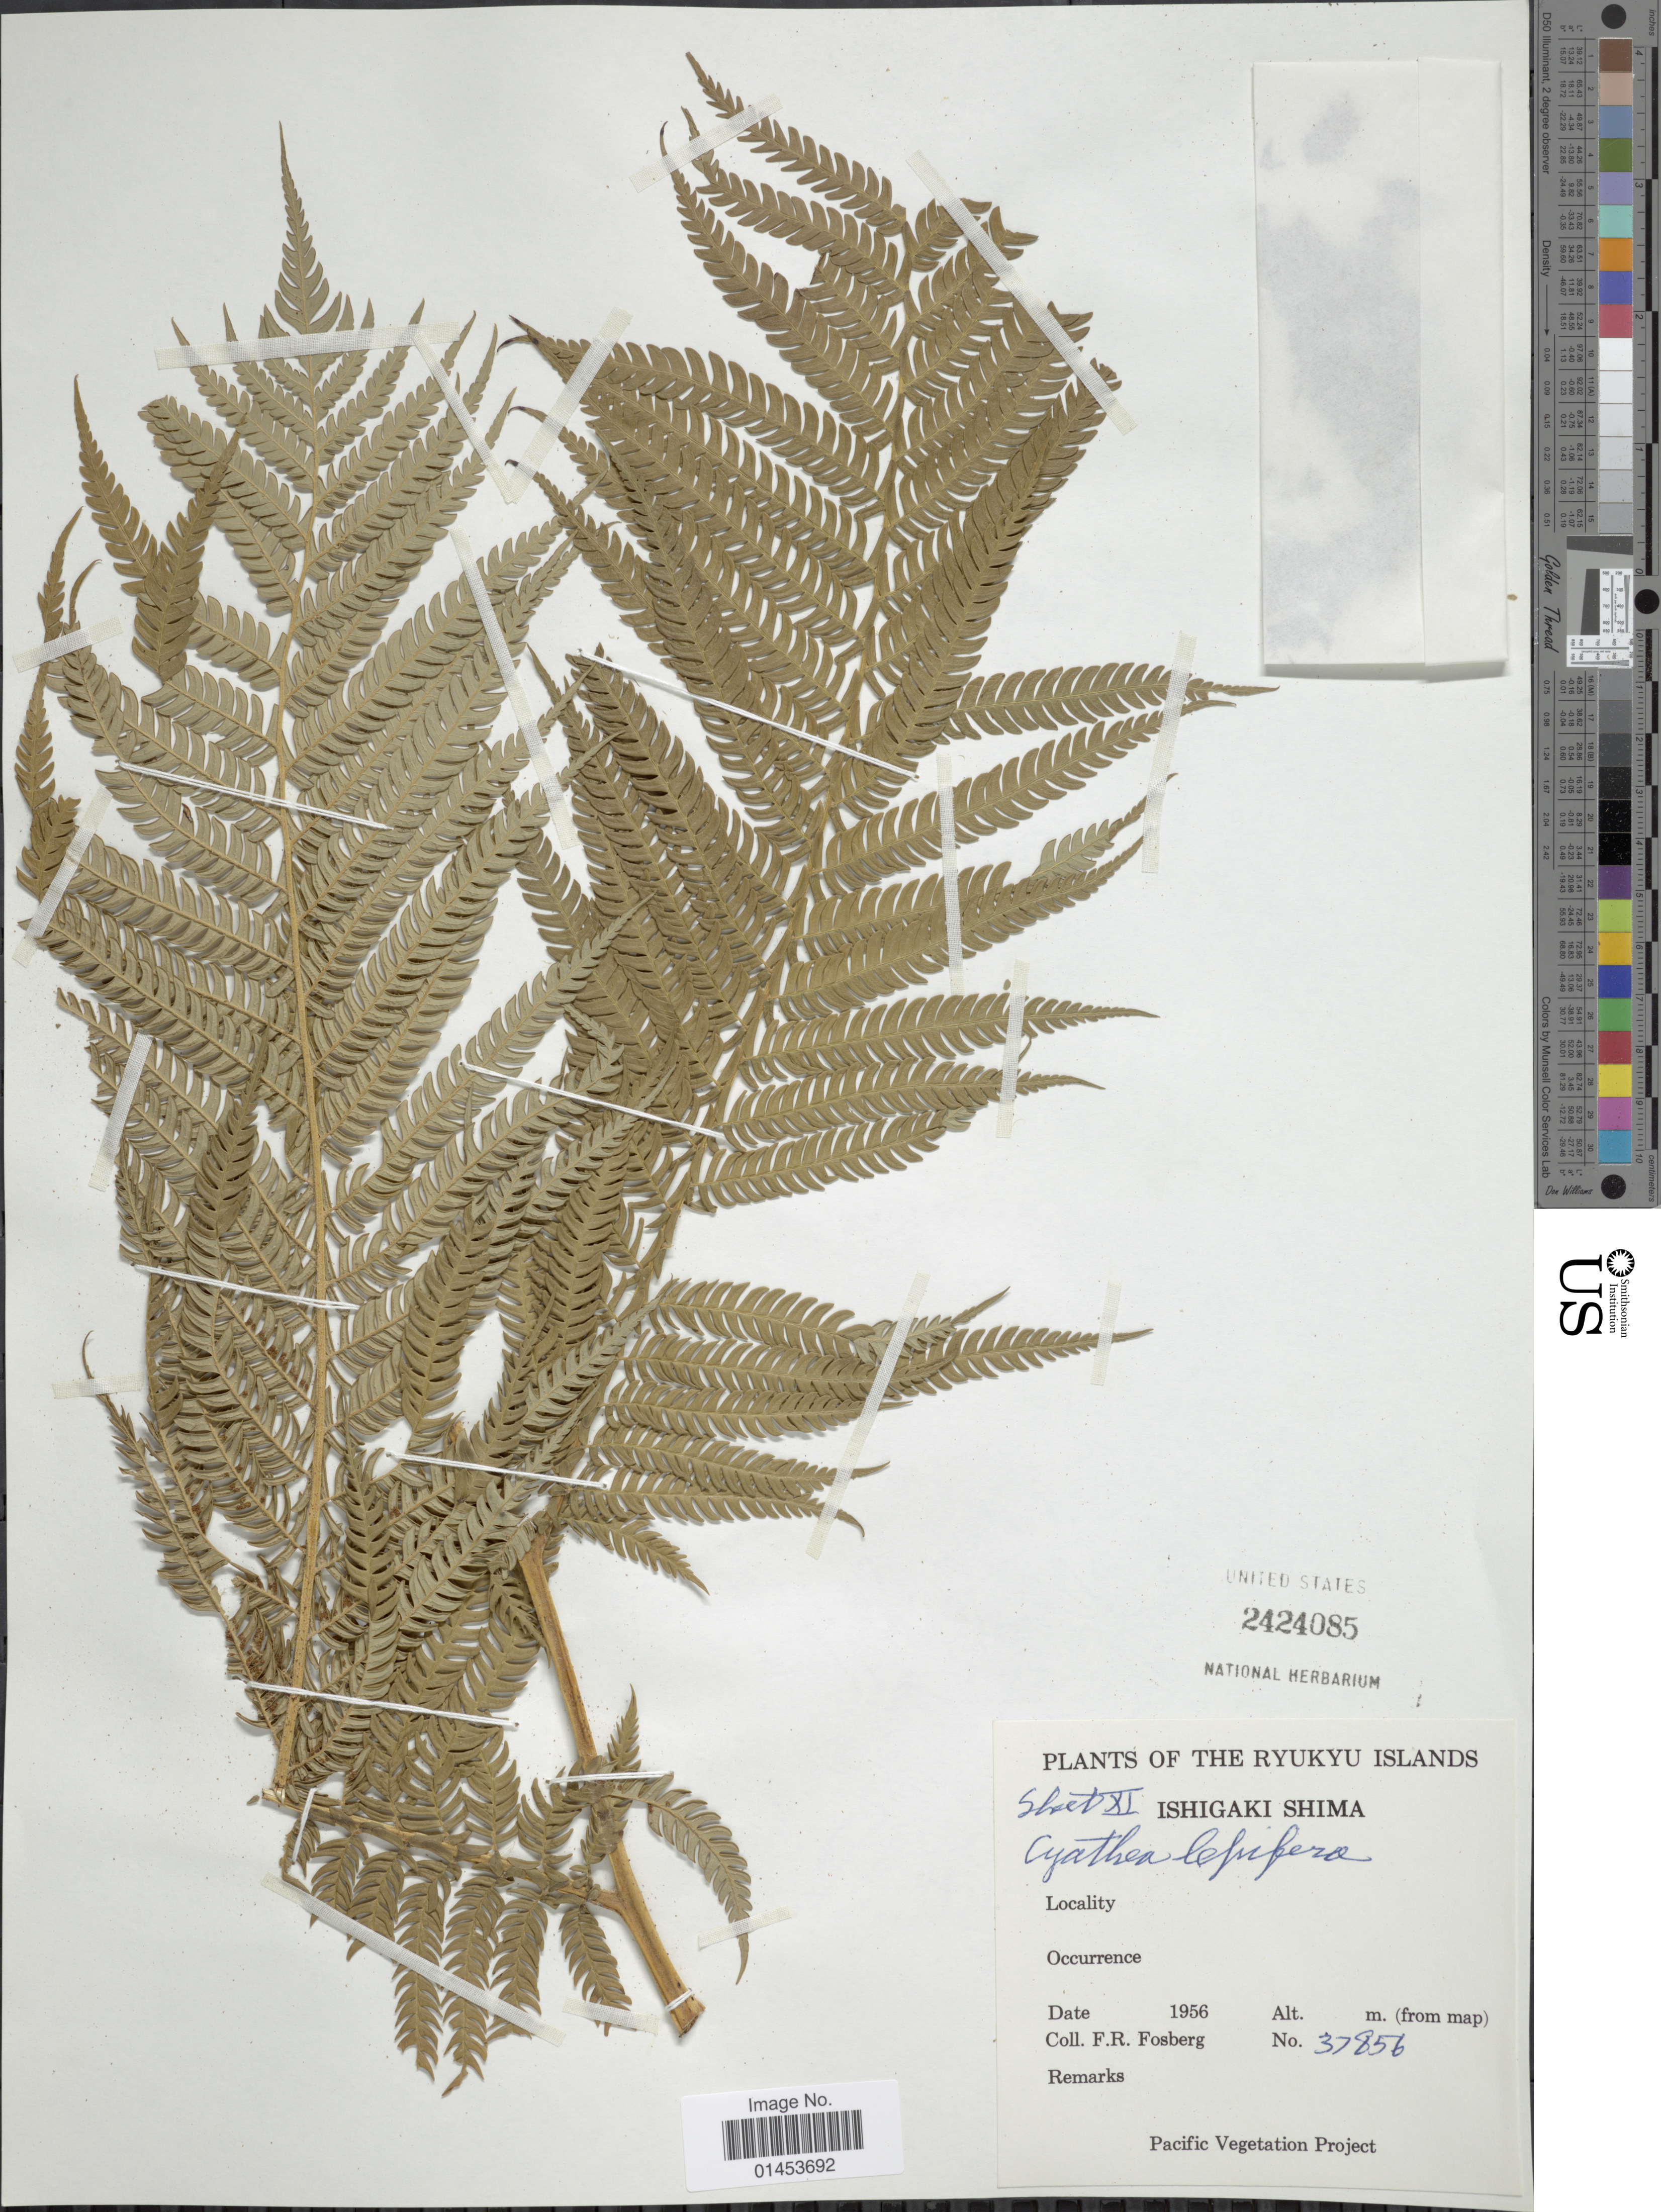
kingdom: Plantae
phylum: Tracheophyta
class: Polypodiopsida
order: Cyatheales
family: Cyatheaceae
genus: Cyathea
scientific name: Cyathea lepifera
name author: (J. Sm.) Copel.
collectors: F. R. Fosberg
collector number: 37856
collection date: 1956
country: Japan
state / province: Okinawa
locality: Ryukyu Islands, Ishigaki Shima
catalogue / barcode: US 2424085